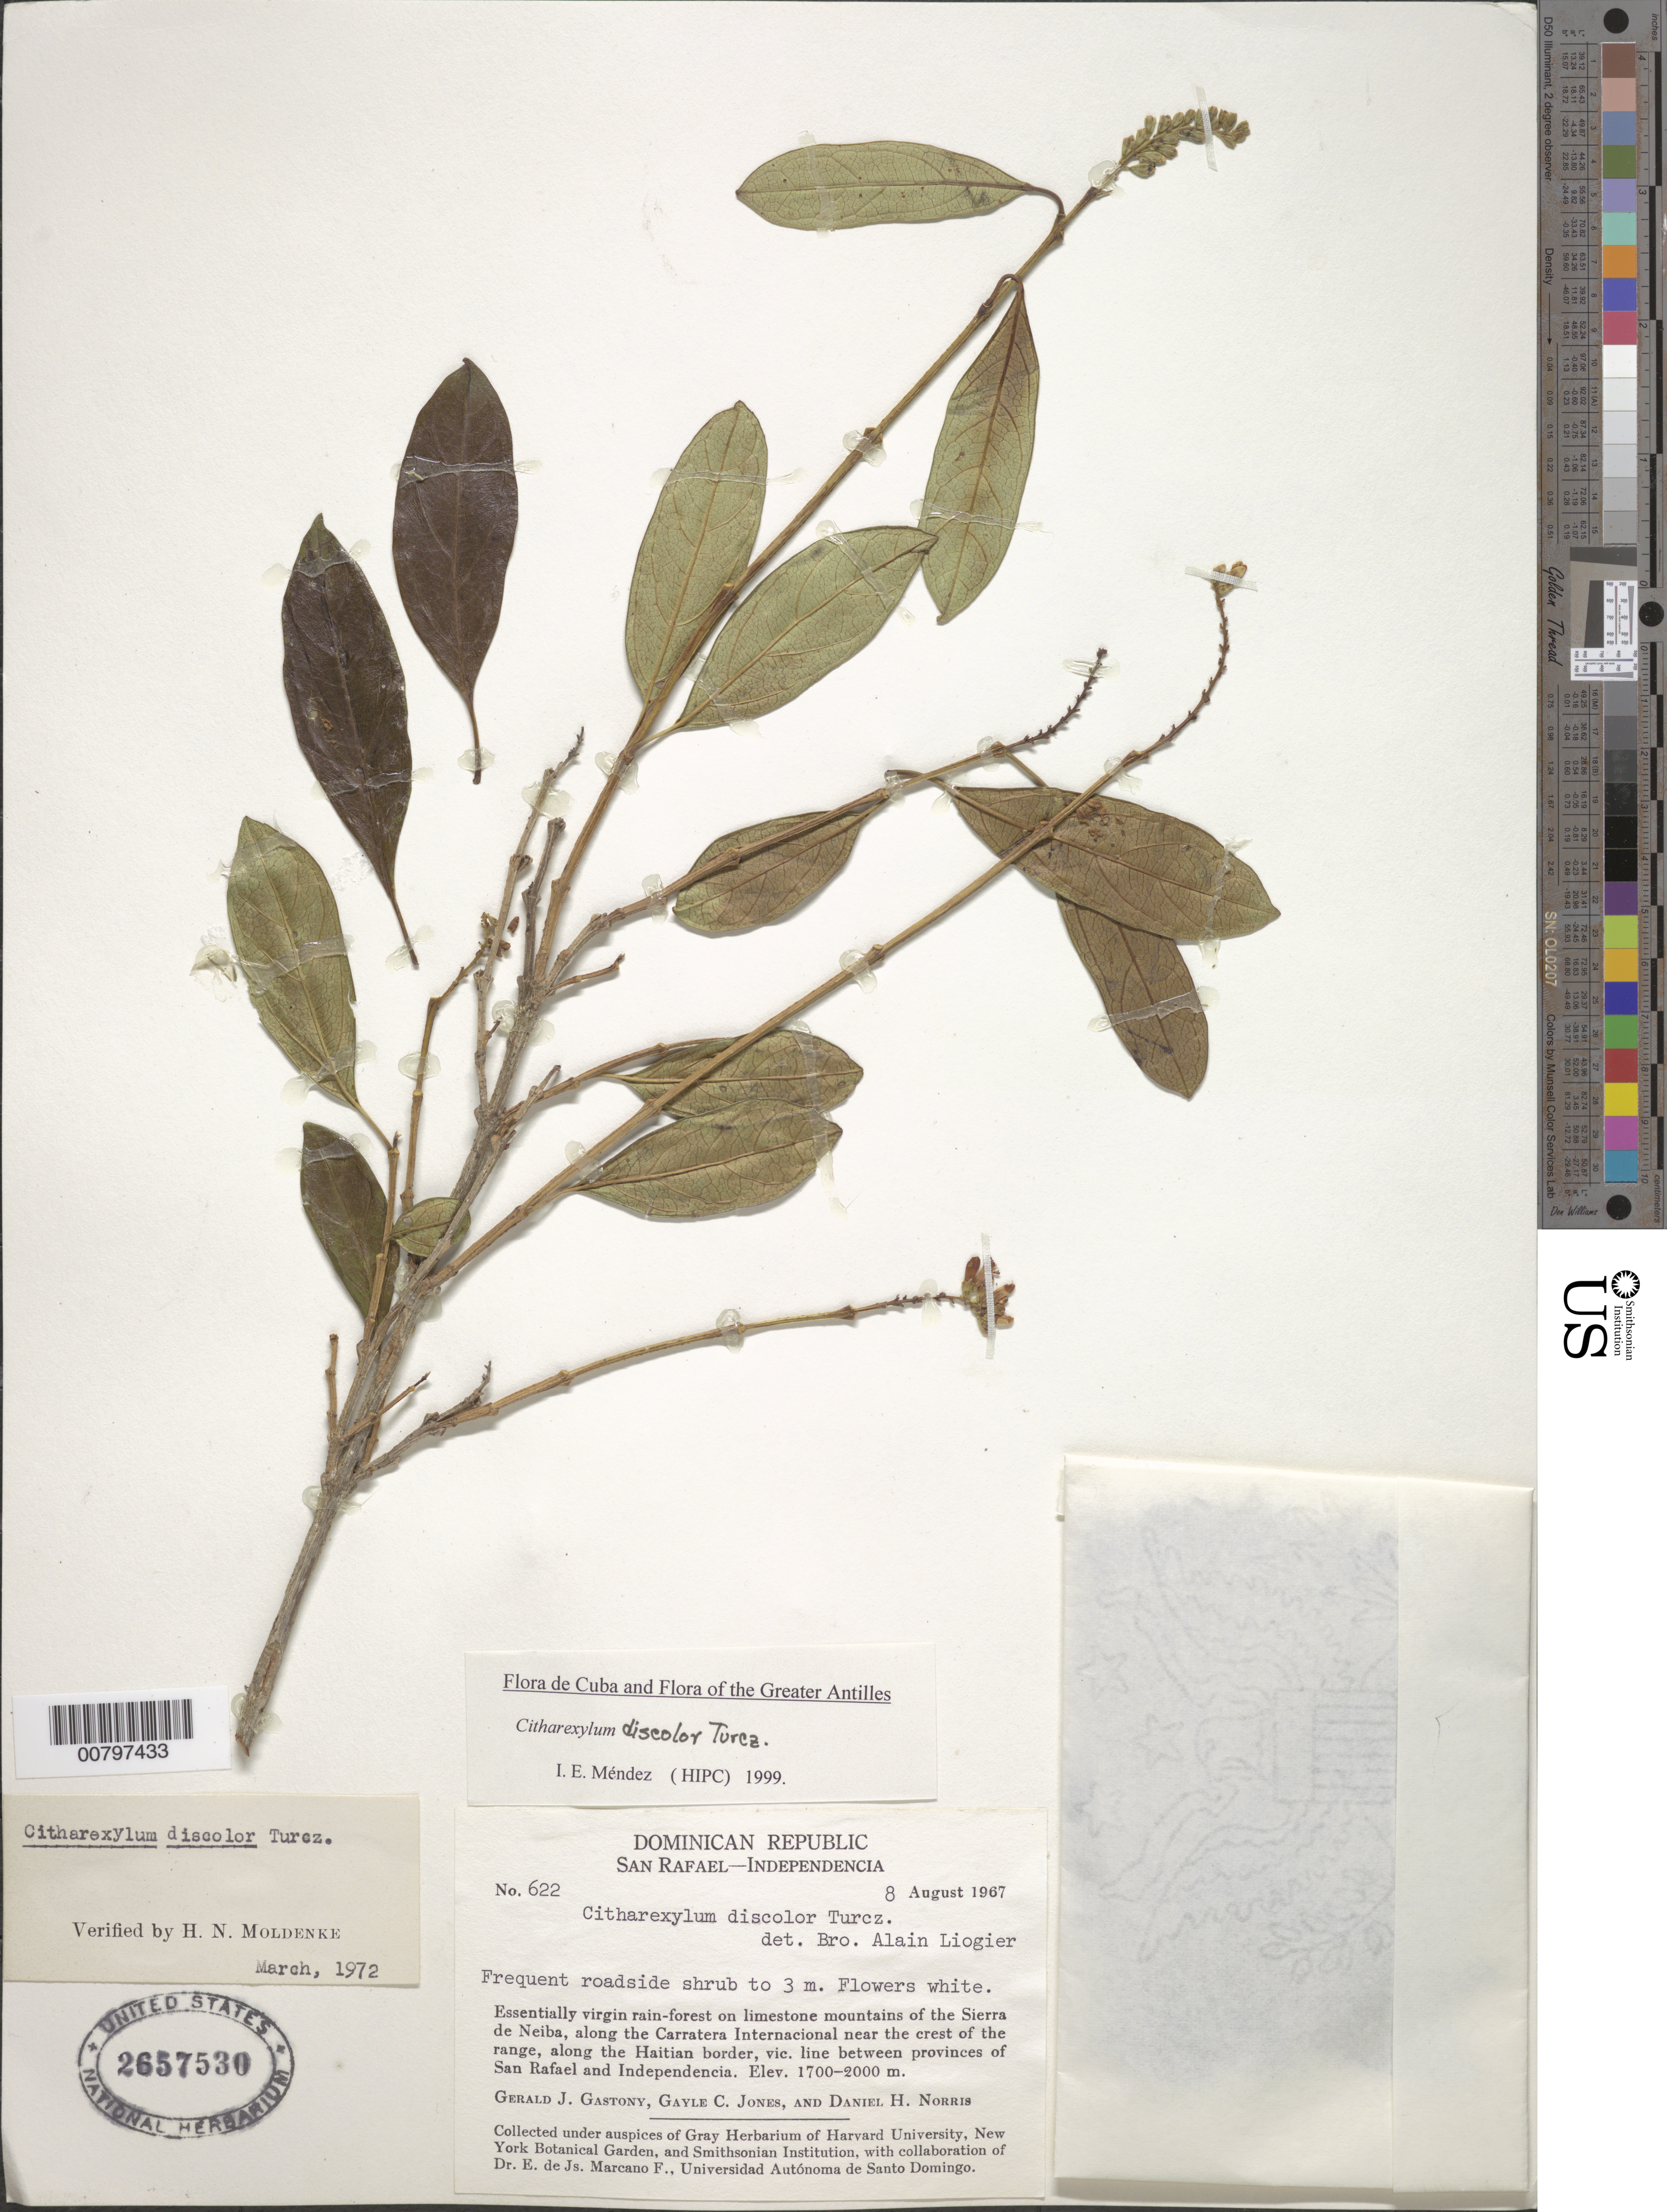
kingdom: Plantae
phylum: Tracheophyta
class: Magnoliopsida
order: Lamiales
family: Verbenaceae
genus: Citharexylum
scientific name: Citharexylum discolor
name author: Turcz.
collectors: G. Gastony, G. C. Jones & D. H. Norris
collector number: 622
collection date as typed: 08 Aug 1967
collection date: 1967-08-08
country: Dominican Republic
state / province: Independencia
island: Hispaniola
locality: Sierra de Neiba, along the Carratera Internacional near the crest of the range, along Haitian border, vic. line between provinces of San Rafael and Independencia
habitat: Roadside in virging rain-forest on limestone mountains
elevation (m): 1700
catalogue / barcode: US 2657530